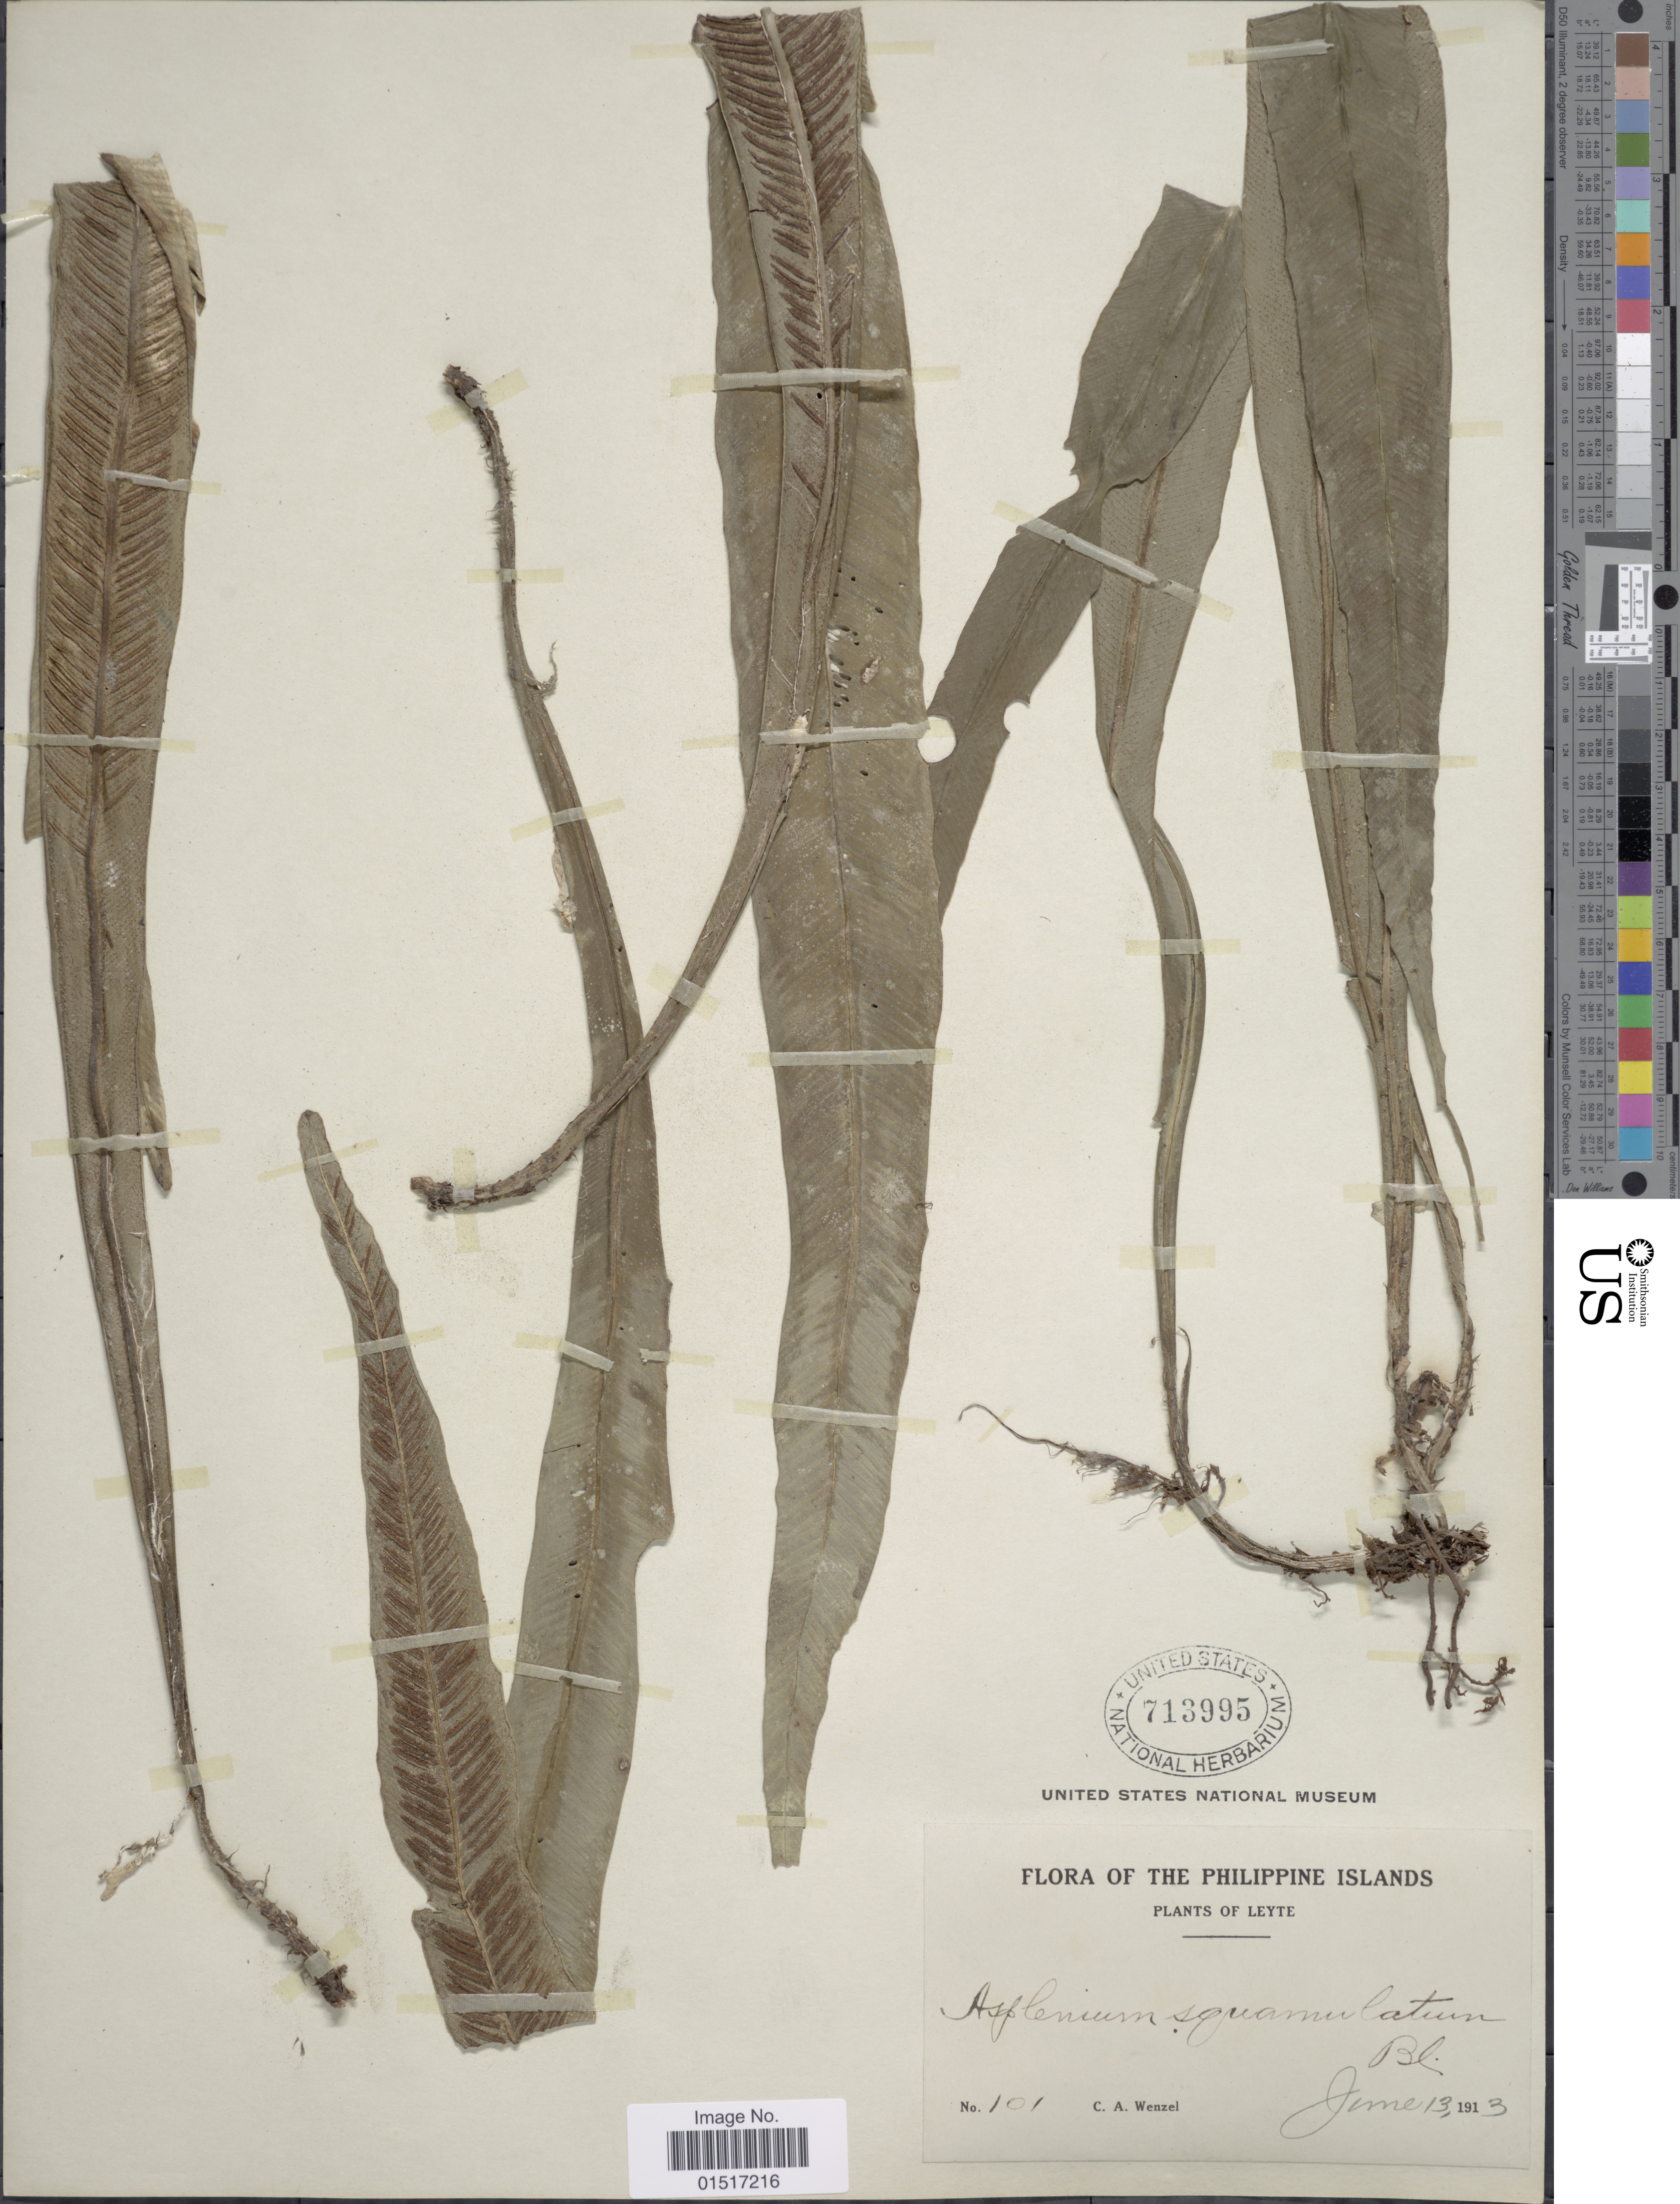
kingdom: Plantae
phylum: Tracheophyta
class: Polypodiopsida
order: Polypodiales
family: Aspleniaceae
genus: Asplenium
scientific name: Asplenium vittiforme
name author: Cav.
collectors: C. Wenzel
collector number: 101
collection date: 1913-06-13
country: Philippines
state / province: Eastern Visayas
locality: Leyte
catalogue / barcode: US 713995